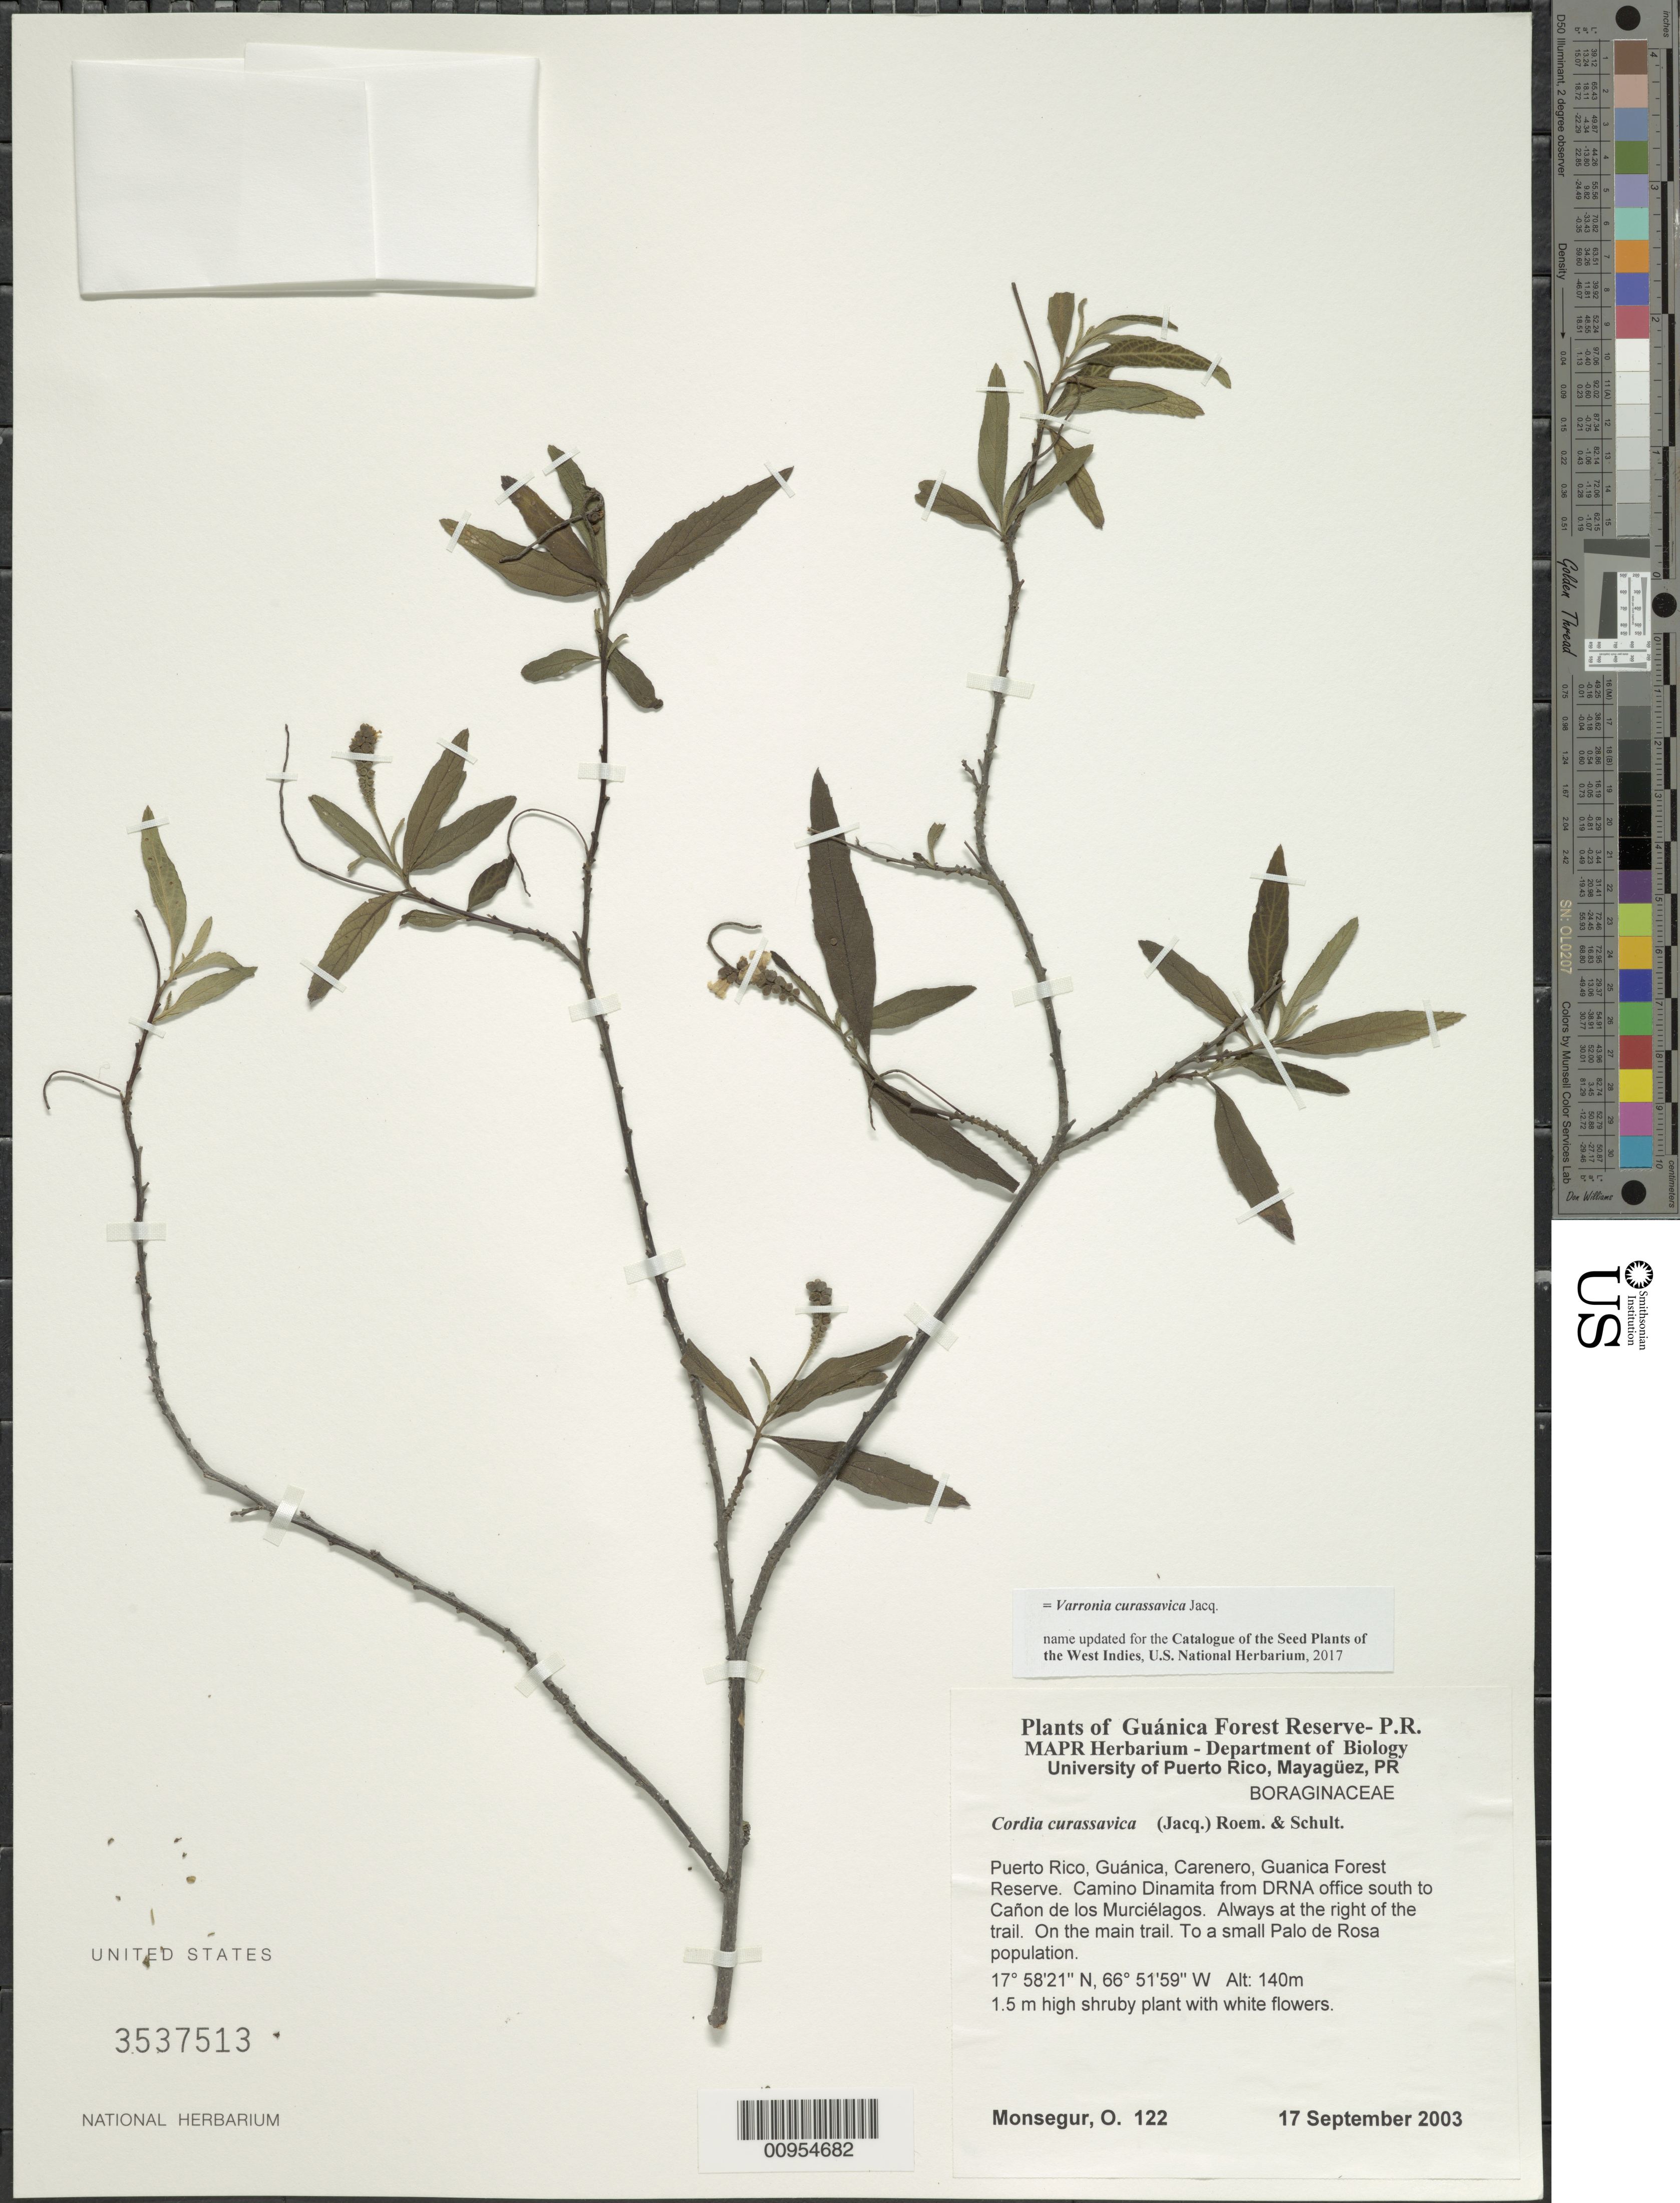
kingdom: Plantae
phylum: Tracheophyta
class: Magnoliopsida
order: Boraginales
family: Cordiaceae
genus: Varronia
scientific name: Varronia curassavica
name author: Jacq.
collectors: O. Monsegur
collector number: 122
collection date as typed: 17 Sep 2003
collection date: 2003-09-17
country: Puerto Rico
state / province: Guánica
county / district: Carenero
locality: Guánica Forest Reserve. Camino Dinamita from DRNA office south to Cañon de los Murciélagos. Always at the right of the trail. On the main trail.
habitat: On main trail. To a small Palo de Rosa population.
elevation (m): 140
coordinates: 17.58213, 66.51593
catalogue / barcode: US 3537513